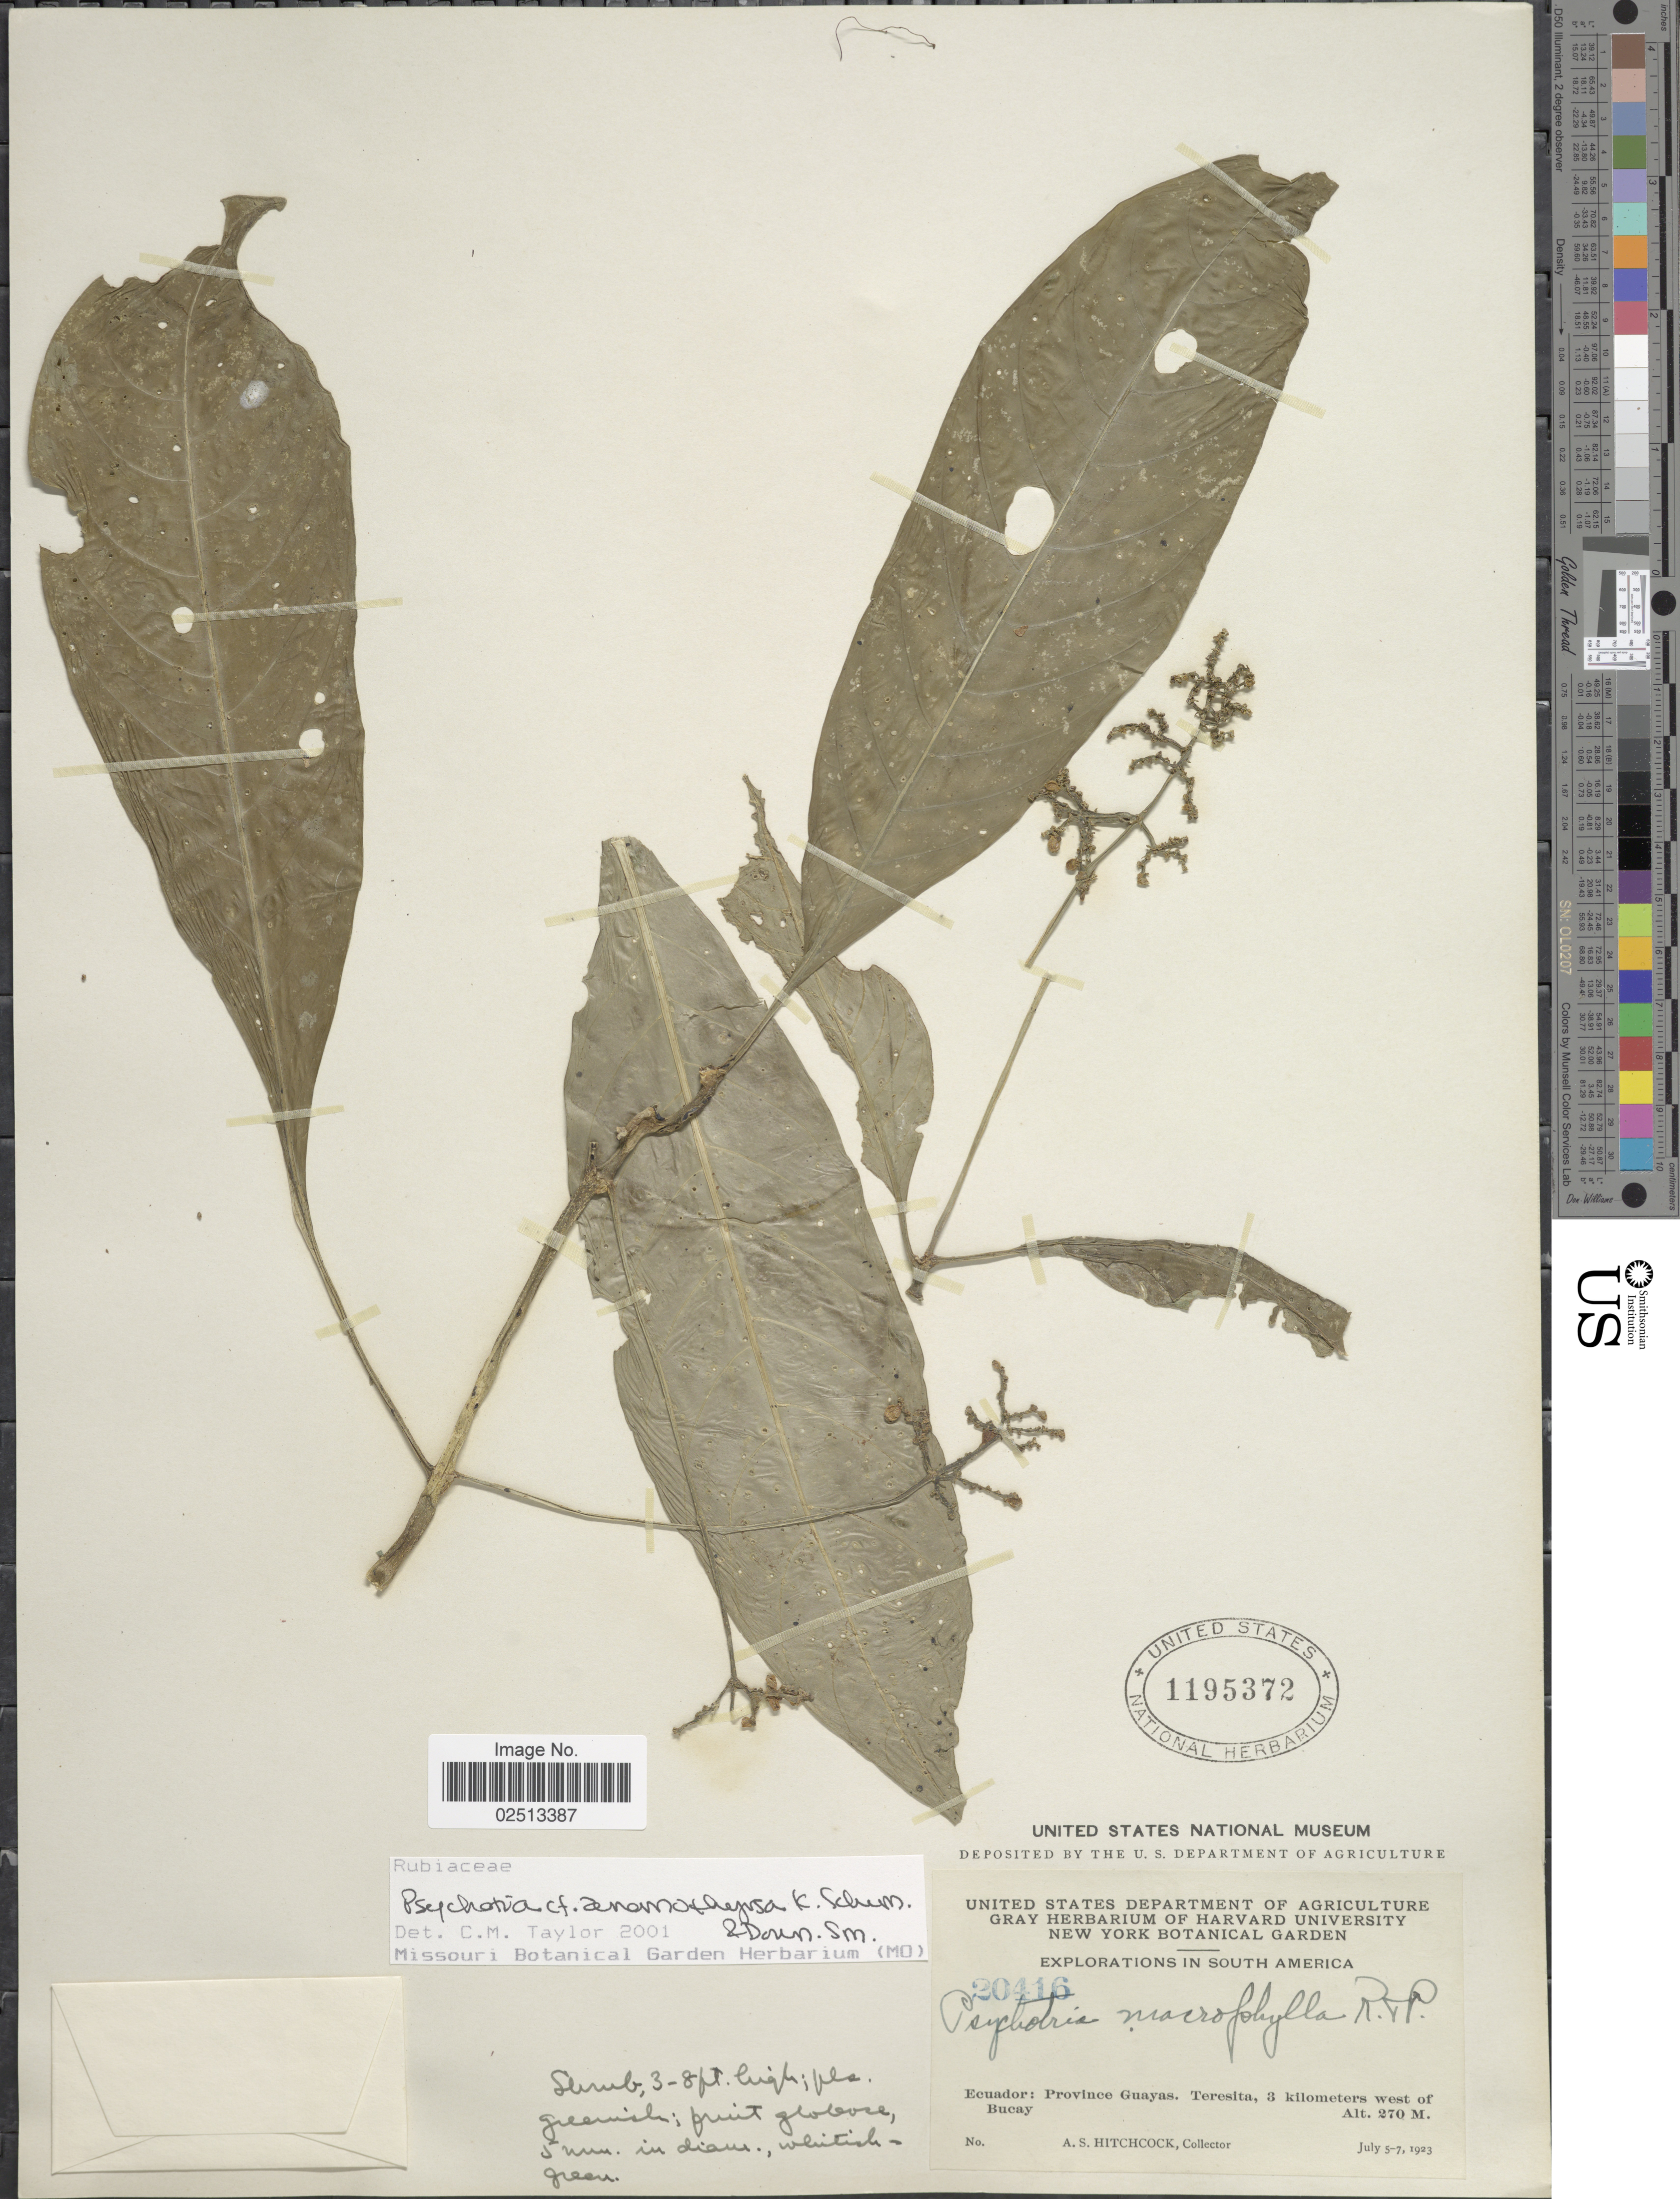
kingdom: Plantae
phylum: Tracheophyta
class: Magnoliopsida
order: Gentianales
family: Rubiaceae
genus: Psychotria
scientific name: Psychotria anomothyrsa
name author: K. Schum. & Donn. Sm. in Donn. Sm.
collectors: A. S. Hitchcock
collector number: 20416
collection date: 1923-07-05/1923-07-07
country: Ecuador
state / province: Guayas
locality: Teresita, 3 kilometers of Bucay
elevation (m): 270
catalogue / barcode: US 1195372